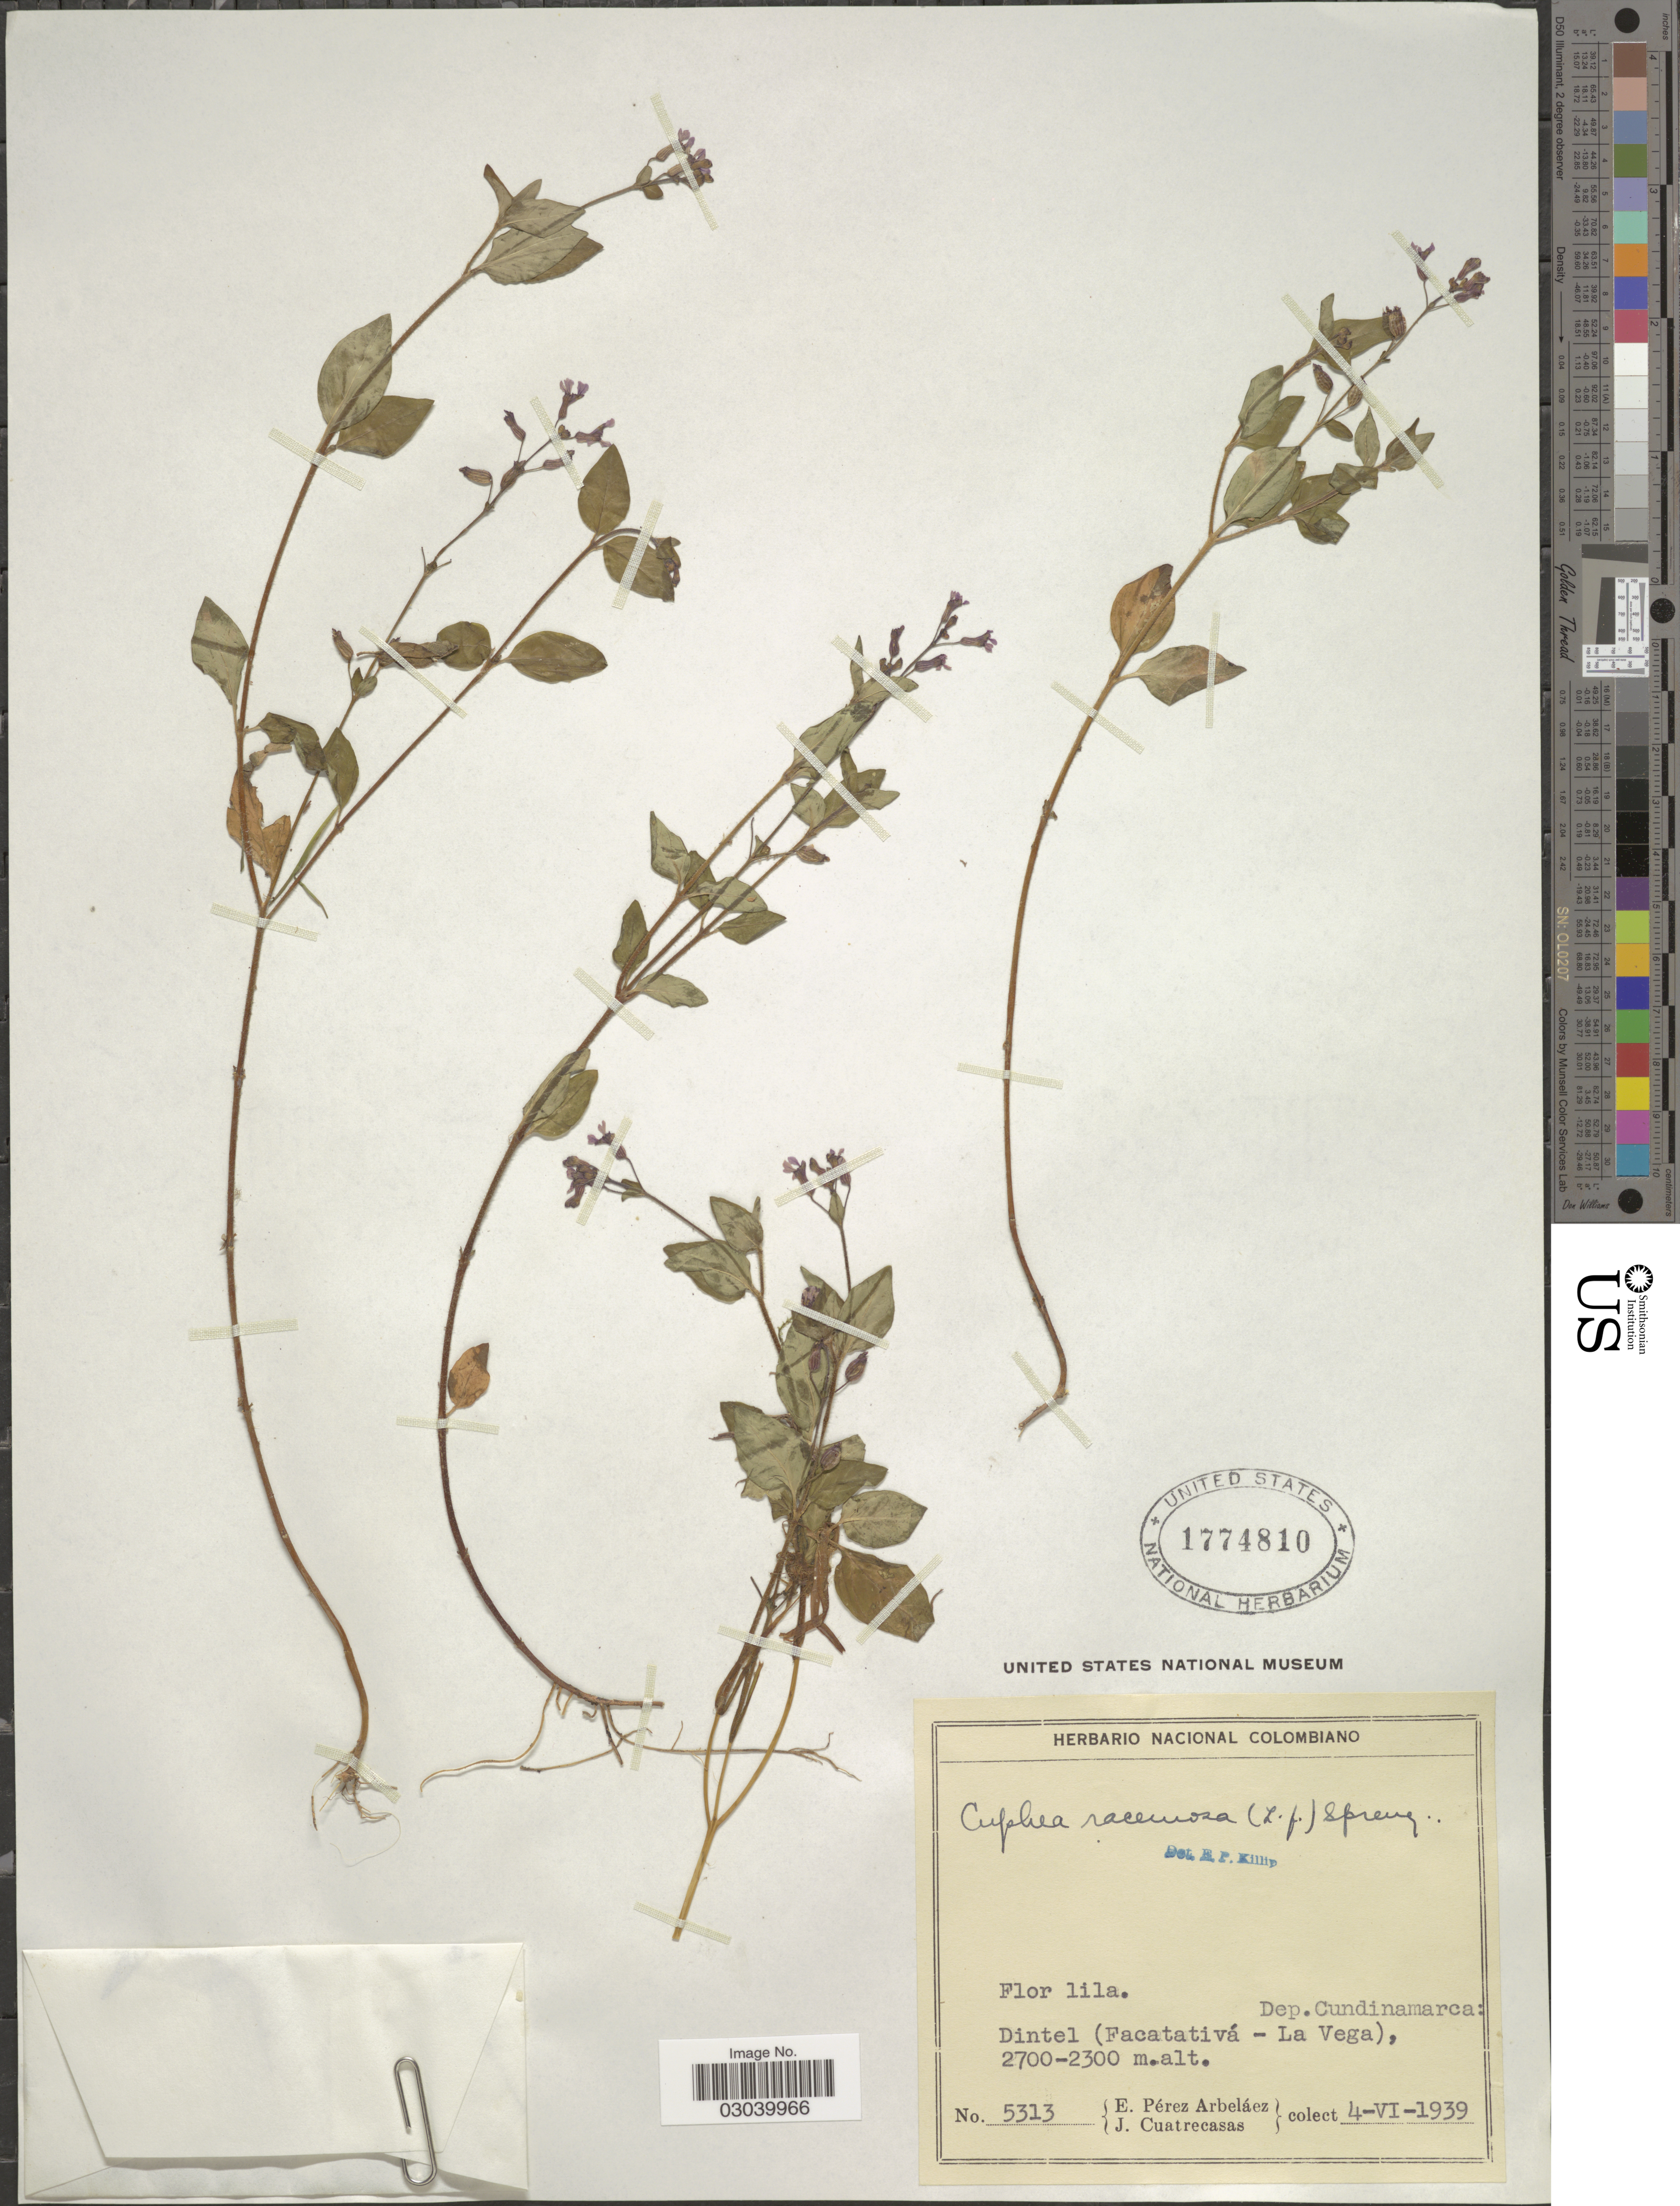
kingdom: Plantae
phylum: Tracheophyta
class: Magnoliopsida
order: Myrtales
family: Lythraceae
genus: Cuphea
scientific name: Cuphea racemosa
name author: (L. f.) Spreng.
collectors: E. Pérez Arbeláez & J. Cuatrecasas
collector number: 5313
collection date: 1939-06-04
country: Colombia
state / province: Cundinamarca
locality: Dep. Cundinamarca: Dintel (Facatativá-La Vega).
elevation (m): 2300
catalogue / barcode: US 1774810